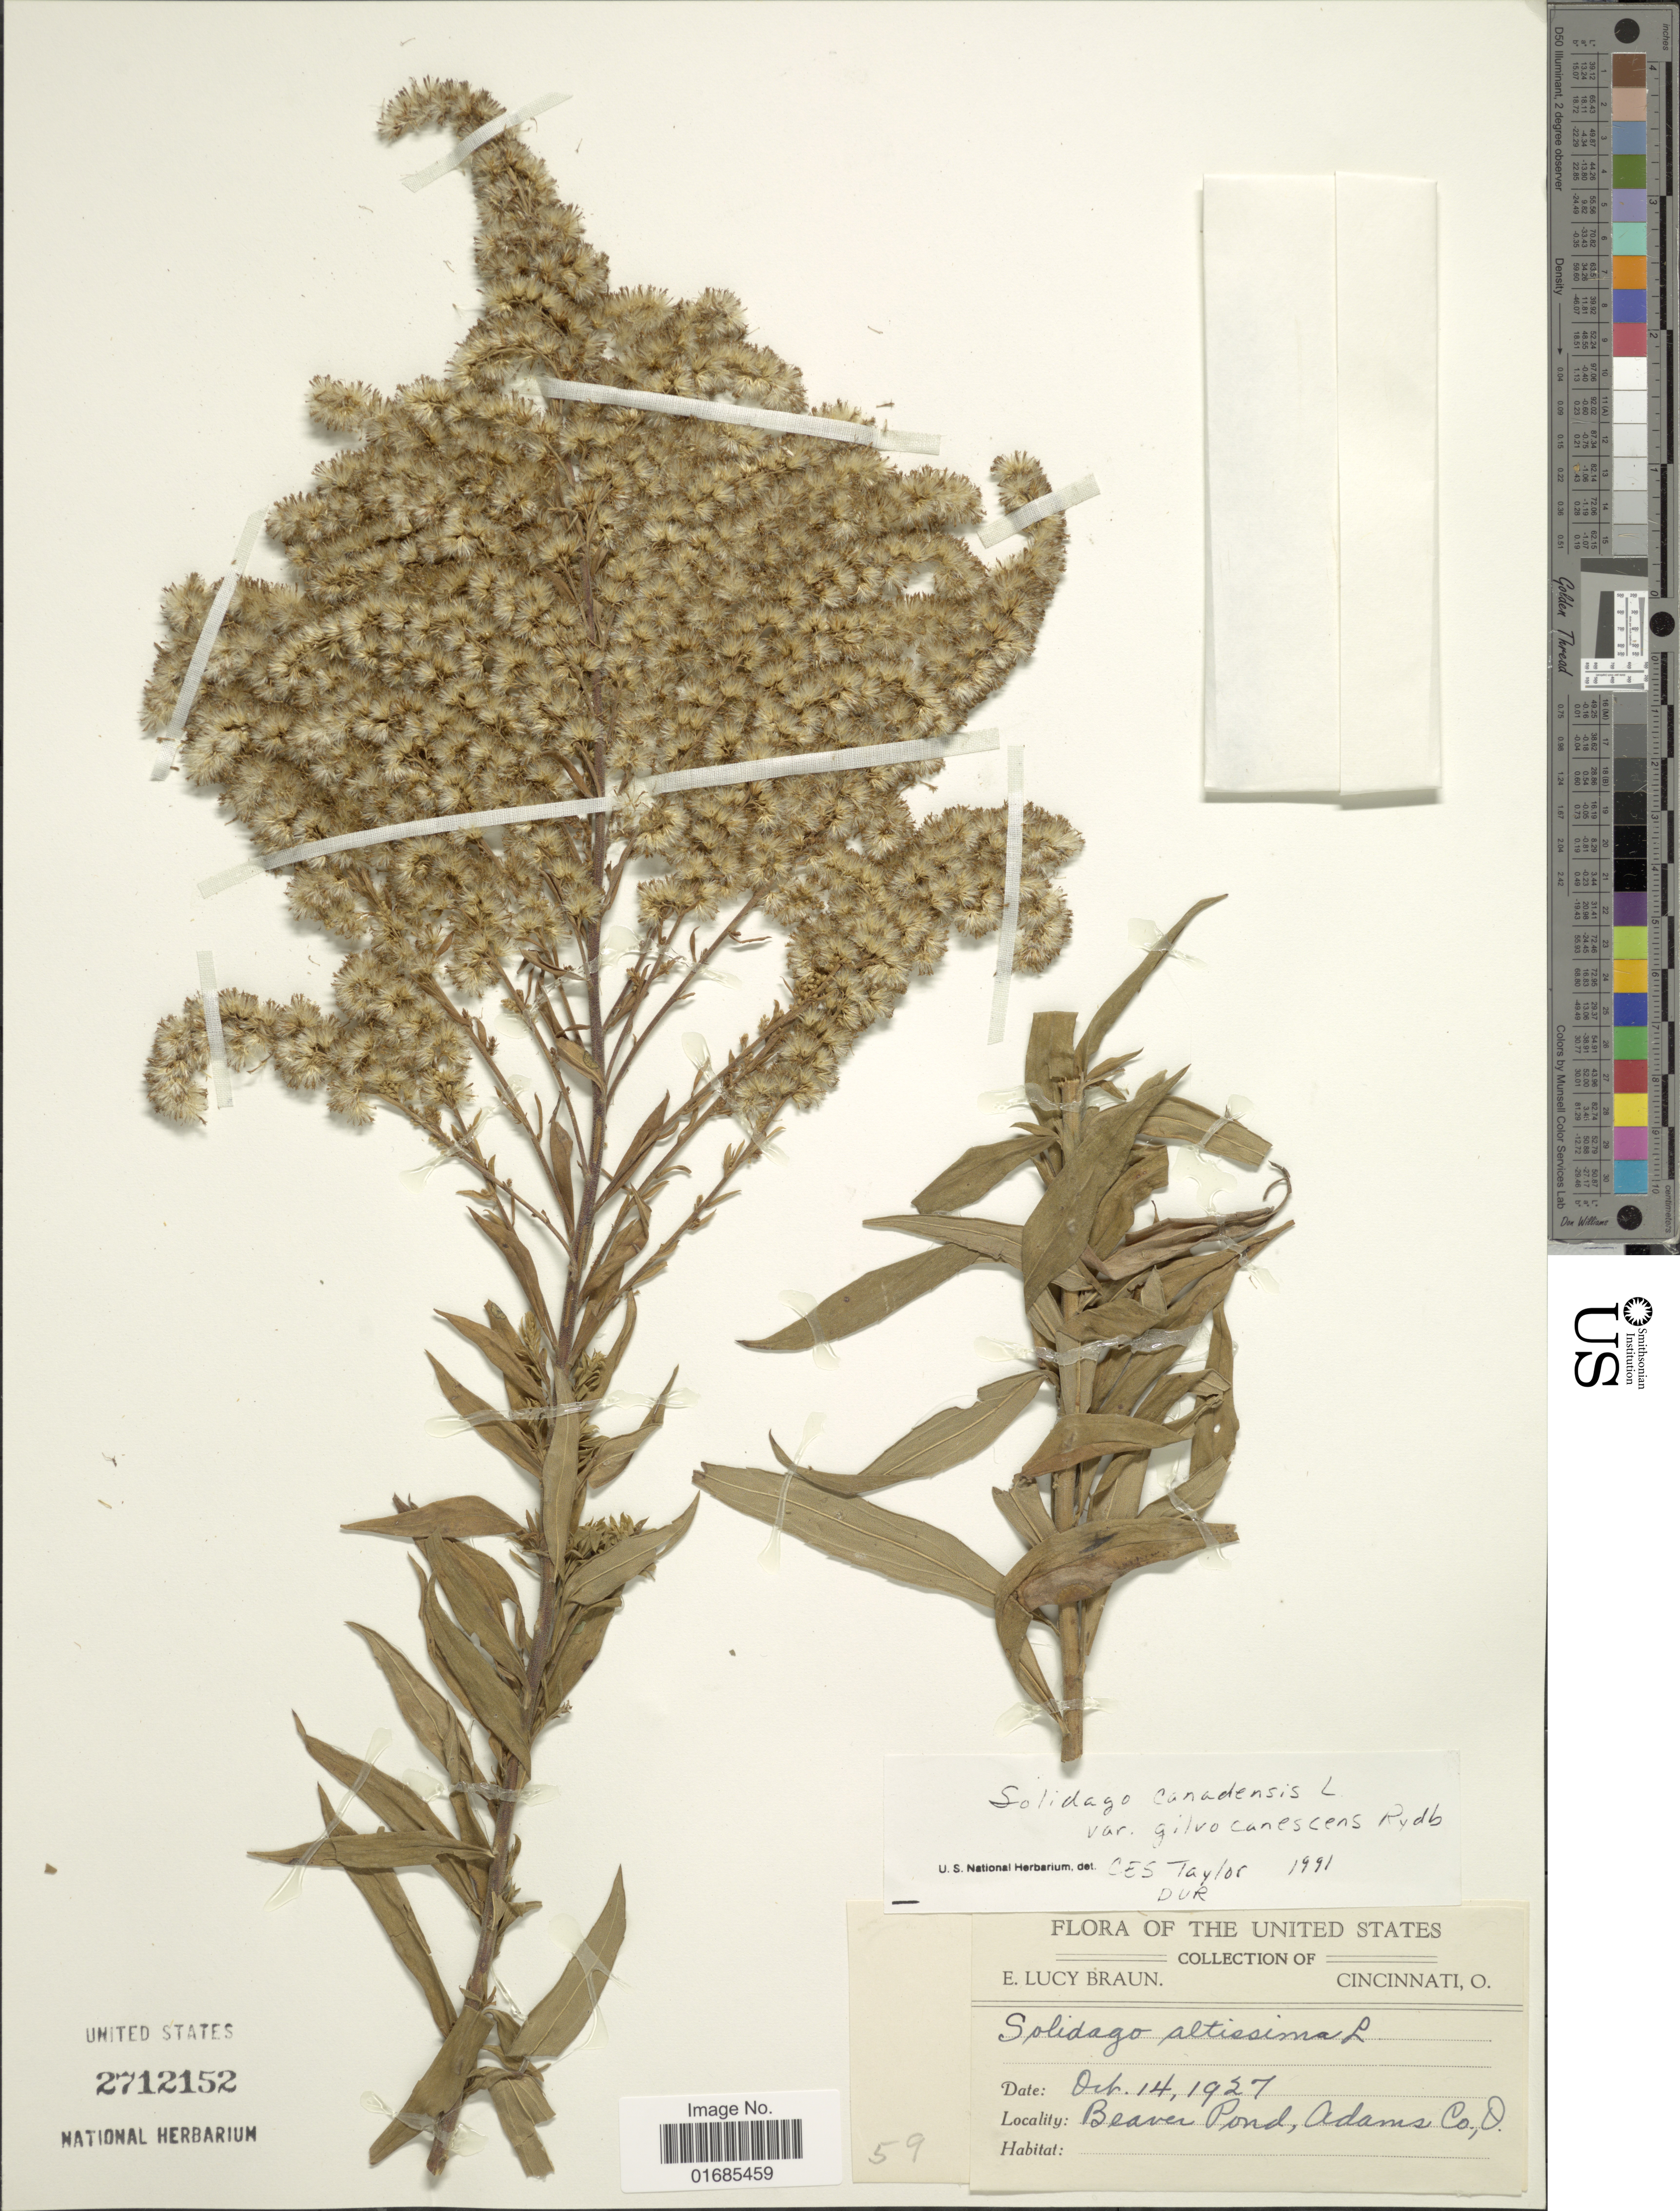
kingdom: Plantae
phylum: Tracheophyta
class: Magnoliopsida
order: Asterales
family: Asteraceae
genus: Solidago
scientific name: Solidago canadensis var. gilvocanescens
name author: Rydb.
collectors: E. L. Braun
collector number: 59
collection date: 1927-10-14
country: United States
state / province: Ohio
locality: Beaver Pond, Adams Co., O.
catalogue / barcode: US 2712152